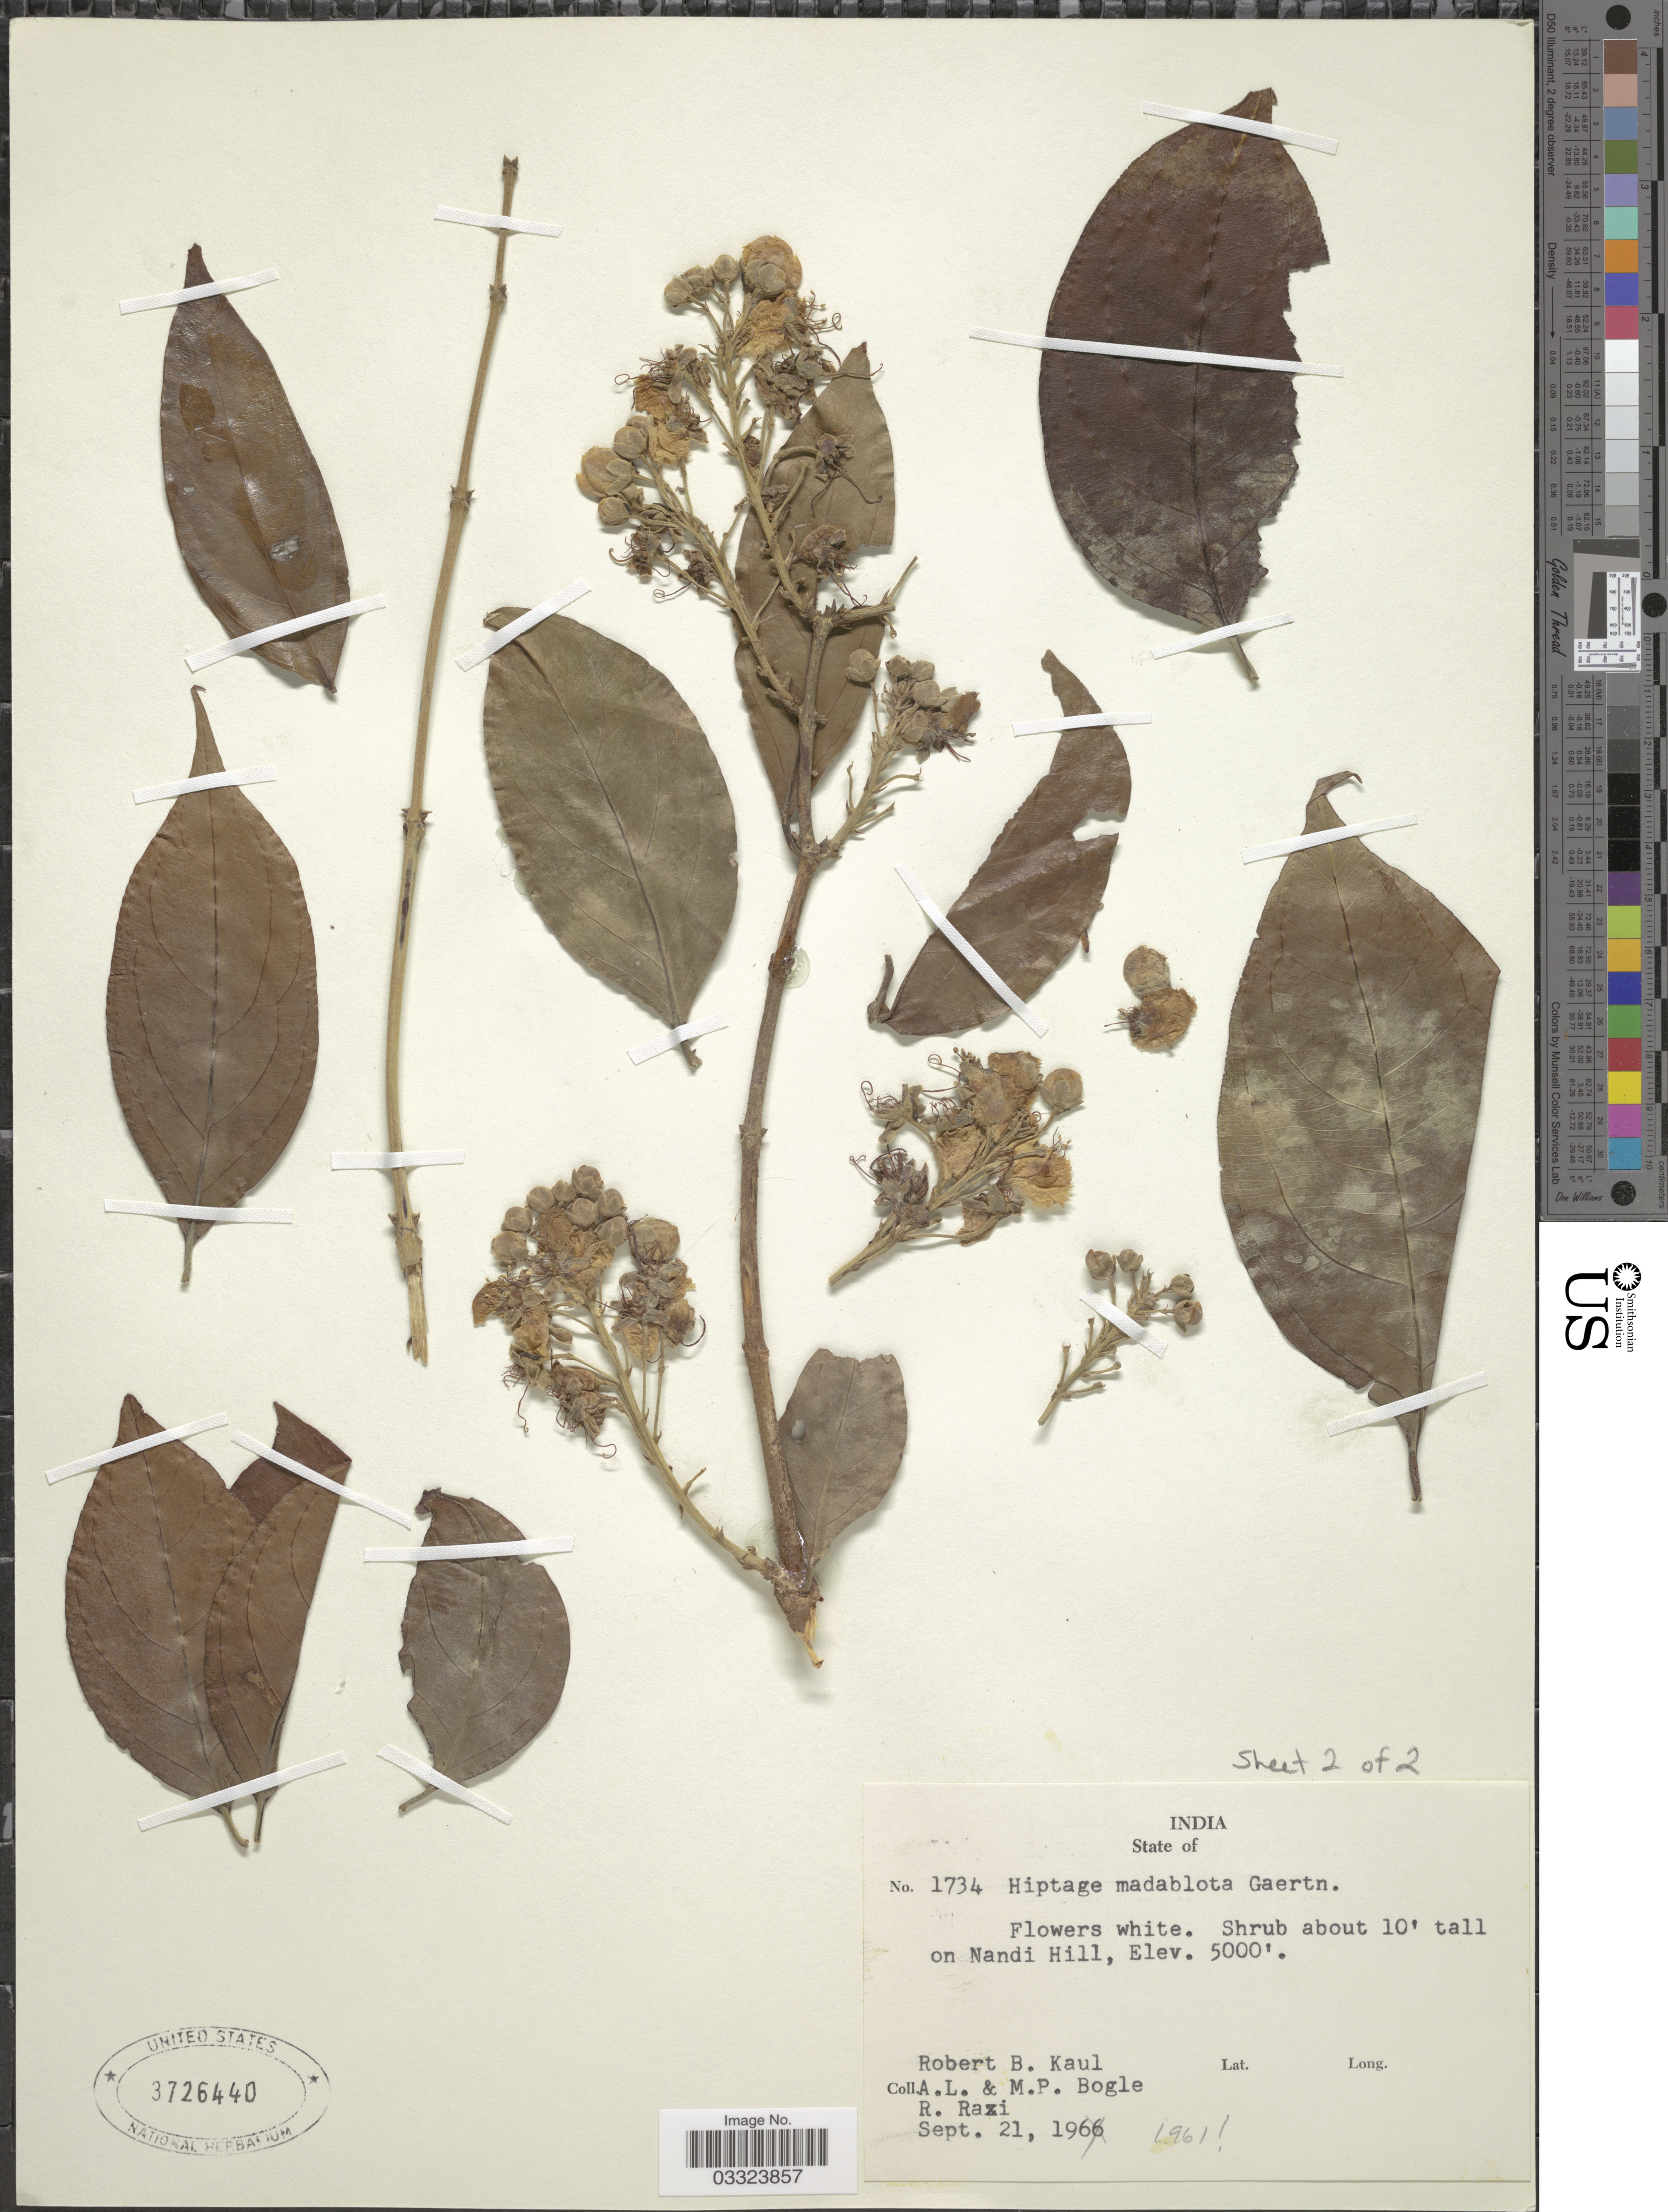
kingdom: Plantae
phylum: Tracheophyta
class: Magnoliopsida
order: Malpighiales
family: Malpighiaceae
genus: Hiptage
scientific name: Hiptage madablota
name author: Gaertn.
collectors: R. Kaul, Bogle, A.L., M. Bogle & R. Razi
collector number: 1734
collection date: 1961-09-21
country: India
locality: On Nandi Hill.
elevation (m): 1524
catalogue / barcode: US 3726440